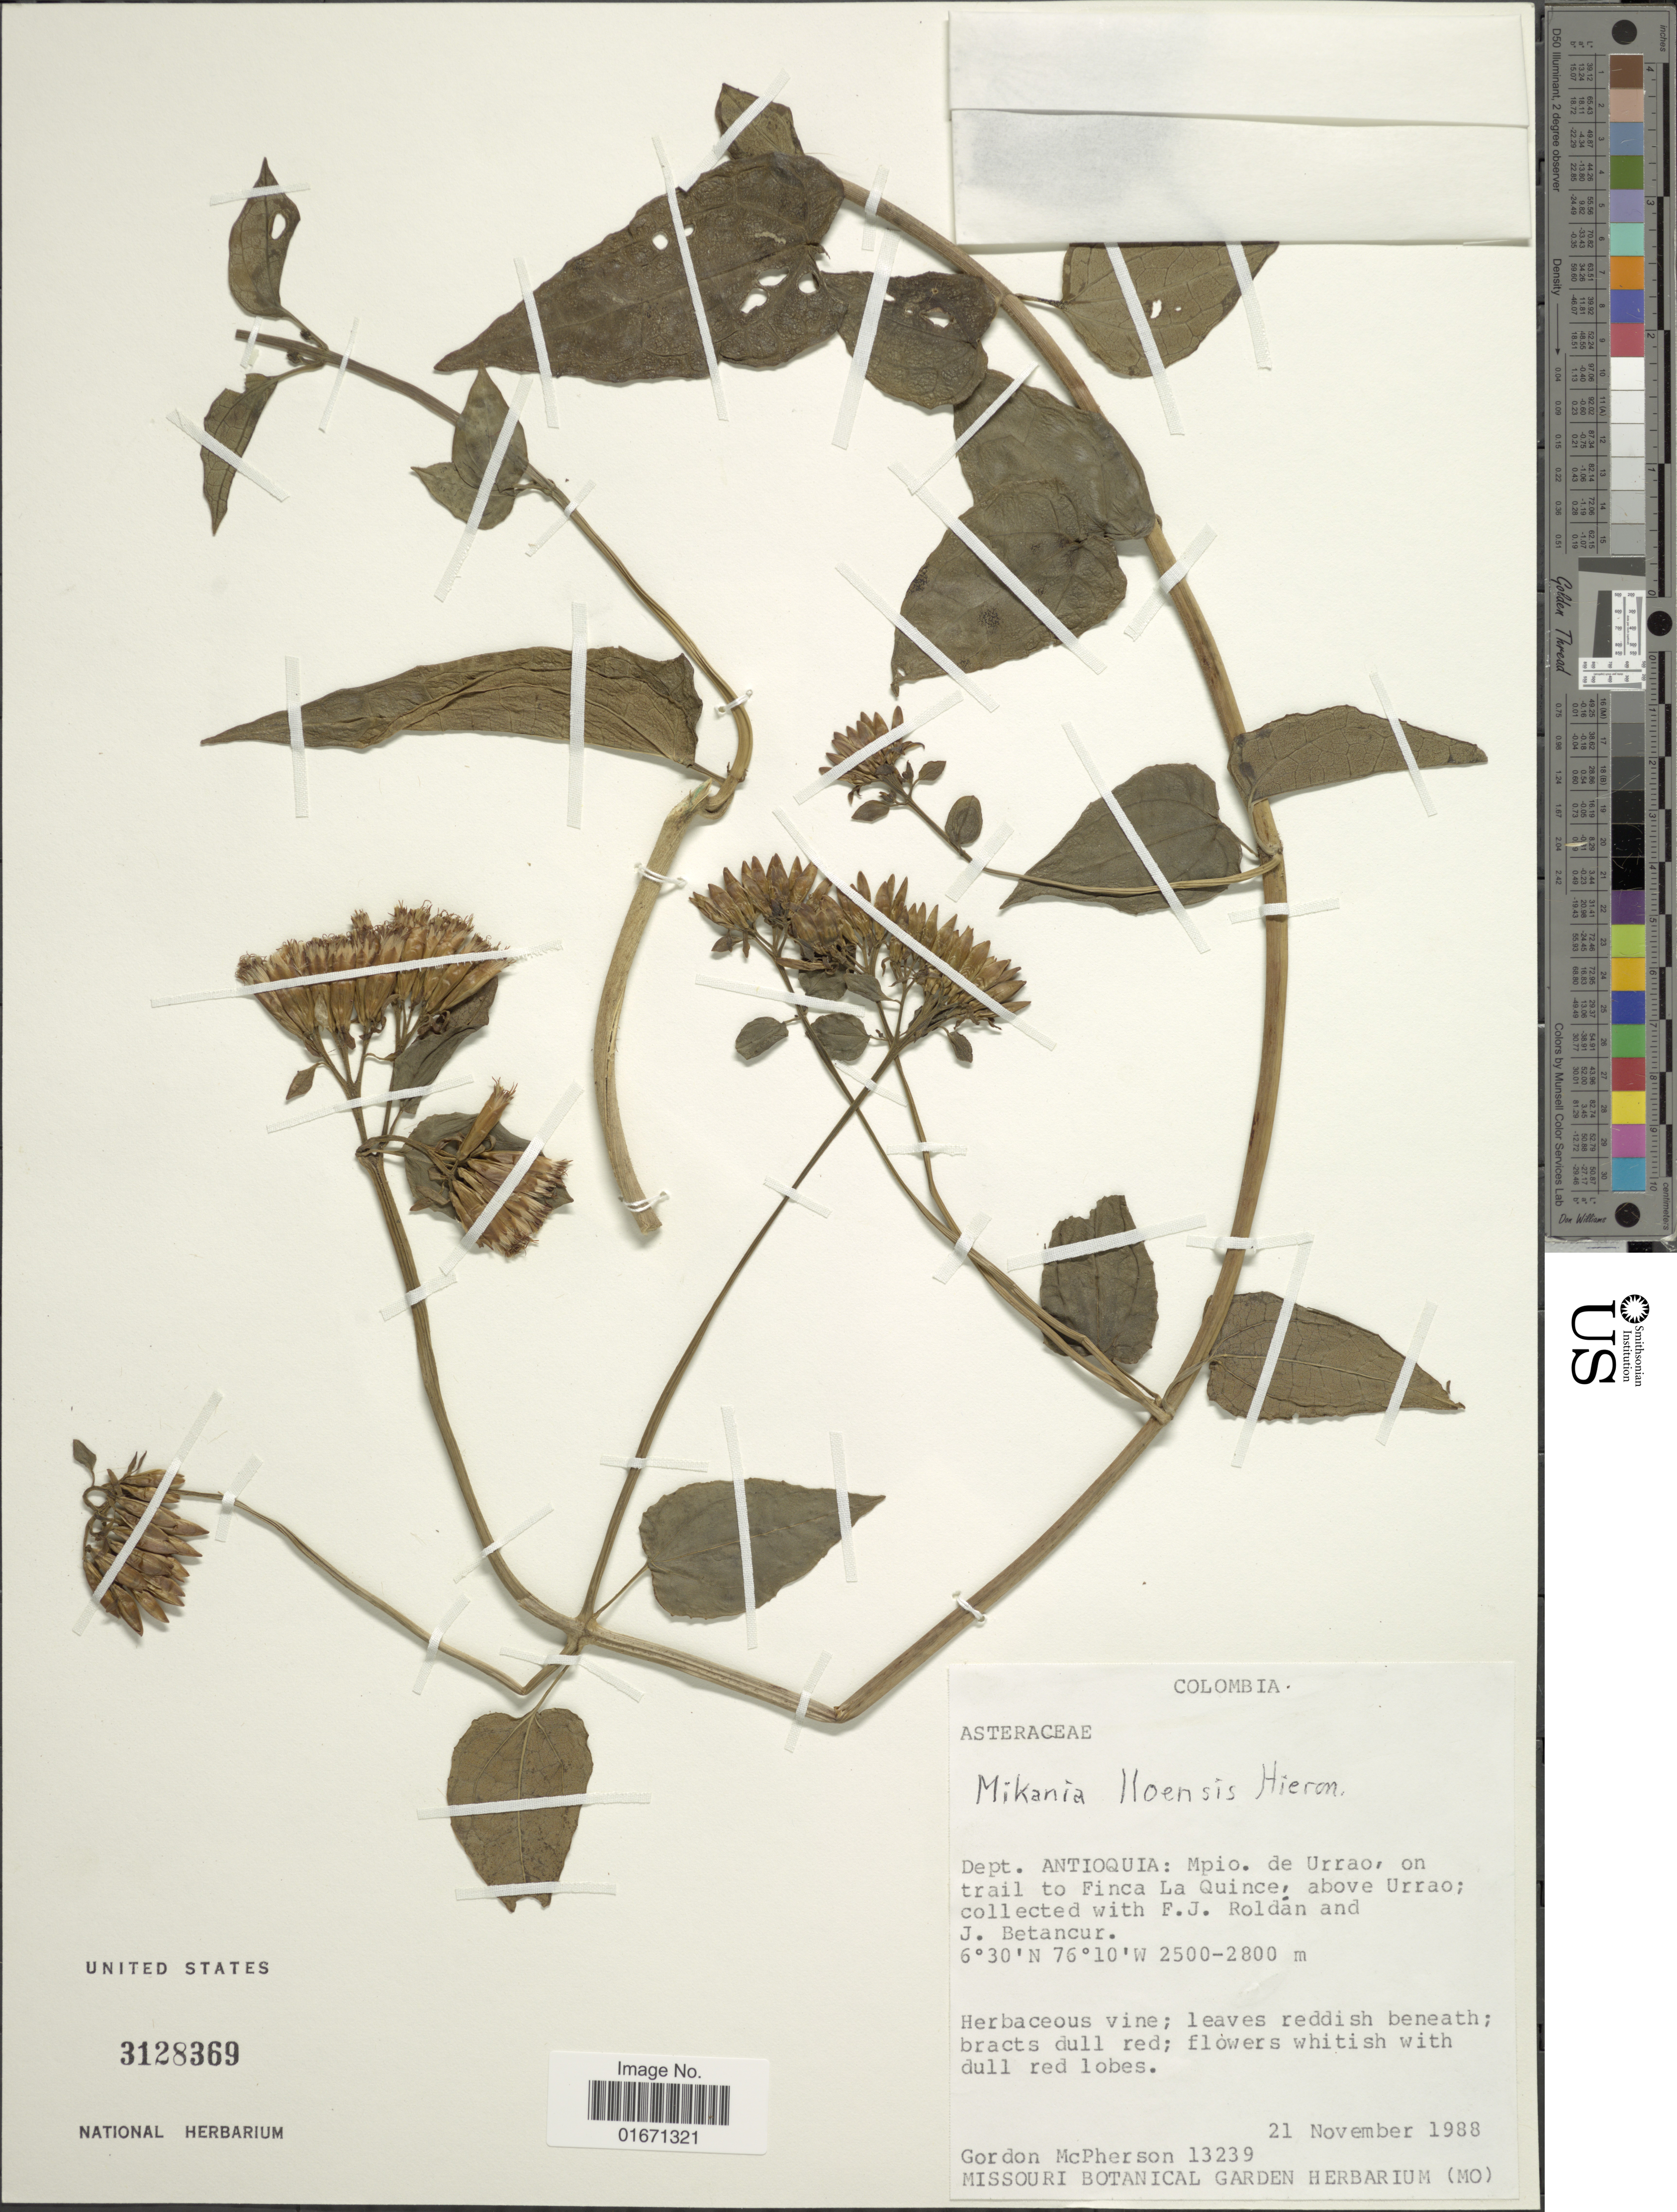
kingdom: Plantae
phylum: Tracheophyta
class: Magnoliopsida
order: Asterales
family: Asteraceae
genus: Mikania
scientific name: Mikania lloensis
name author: Hieron.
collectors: G. D. McPherson, F. J. Roldán & J. Betancur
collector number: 13239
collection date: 1988-11-21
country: Colombia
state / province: Antioquia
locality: Mpio. de Urrao, on trail to Finca La Quince, above Urrao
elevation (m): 2500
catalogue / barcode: US 3128369